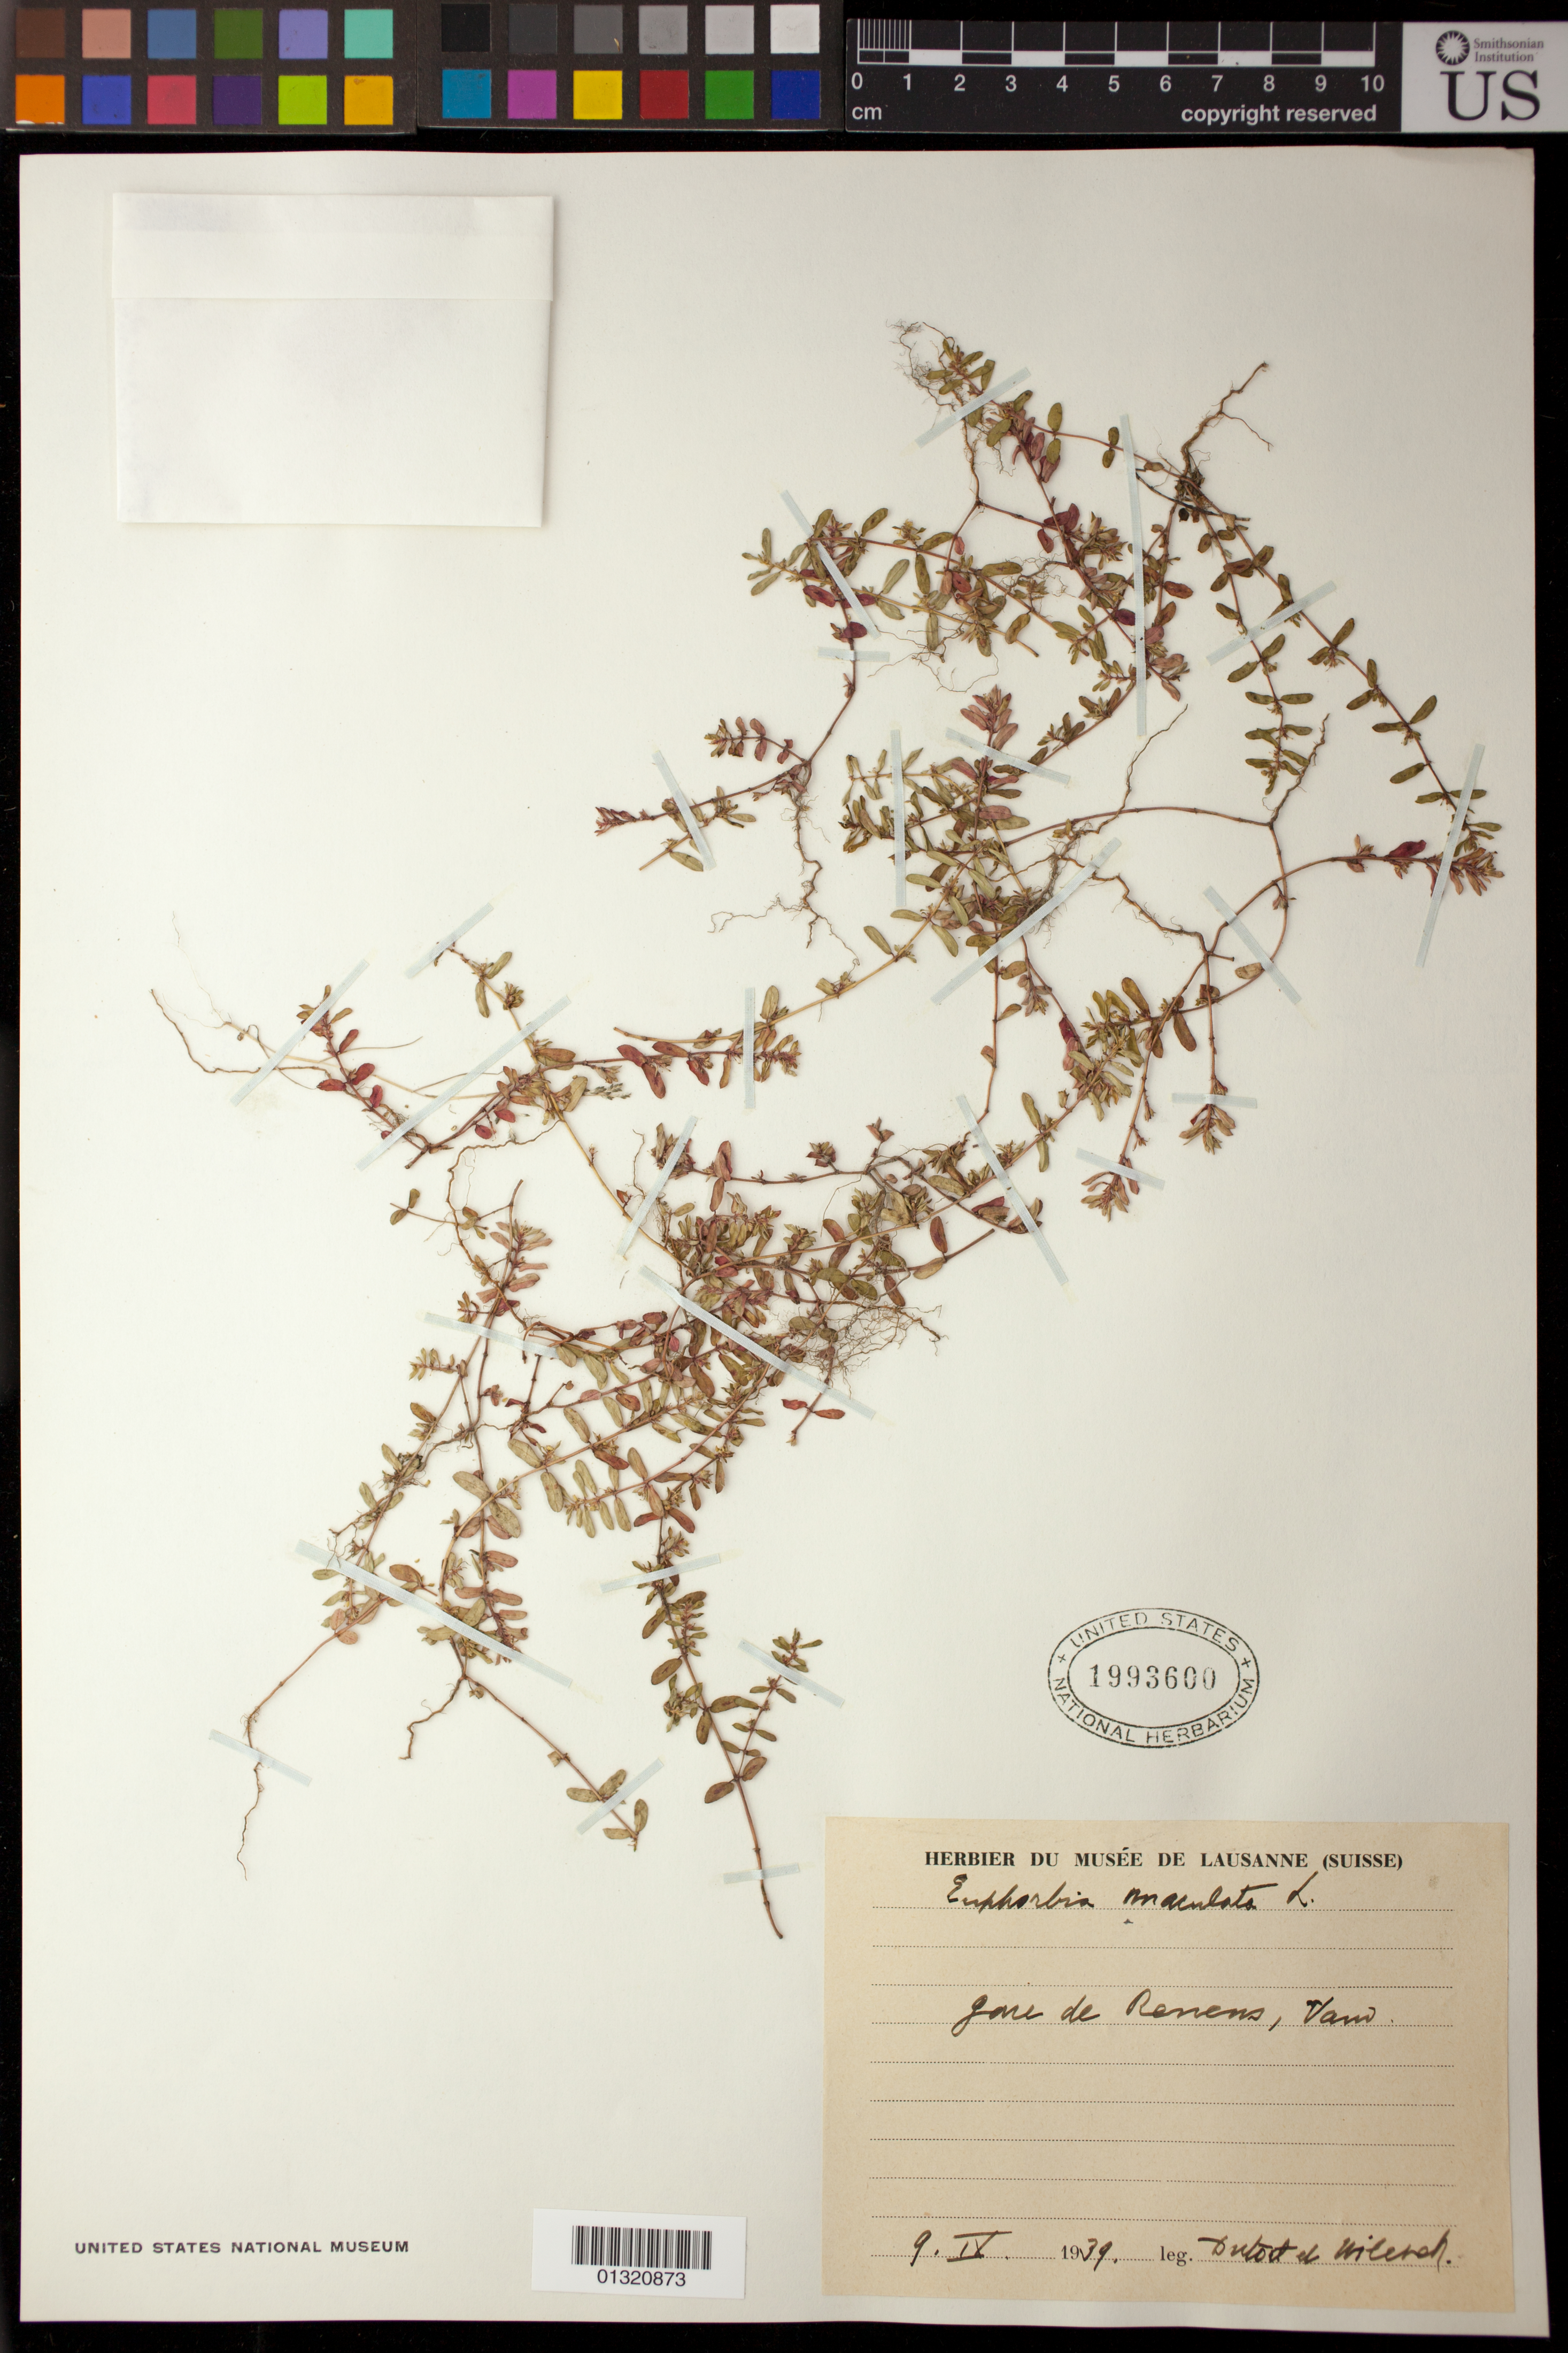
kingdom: Plantae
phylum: Tracheophyta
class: Magnoliopsida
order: Malpighiales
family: Euphorbiaceae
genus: Euphorbia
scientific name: Euphorbia maculata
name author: L.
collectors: D. Dutoit & Wilczek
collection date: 1939-04-09 or 1939-09-09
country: Switzerland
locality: Gare de Renens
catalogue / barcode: US 1993600